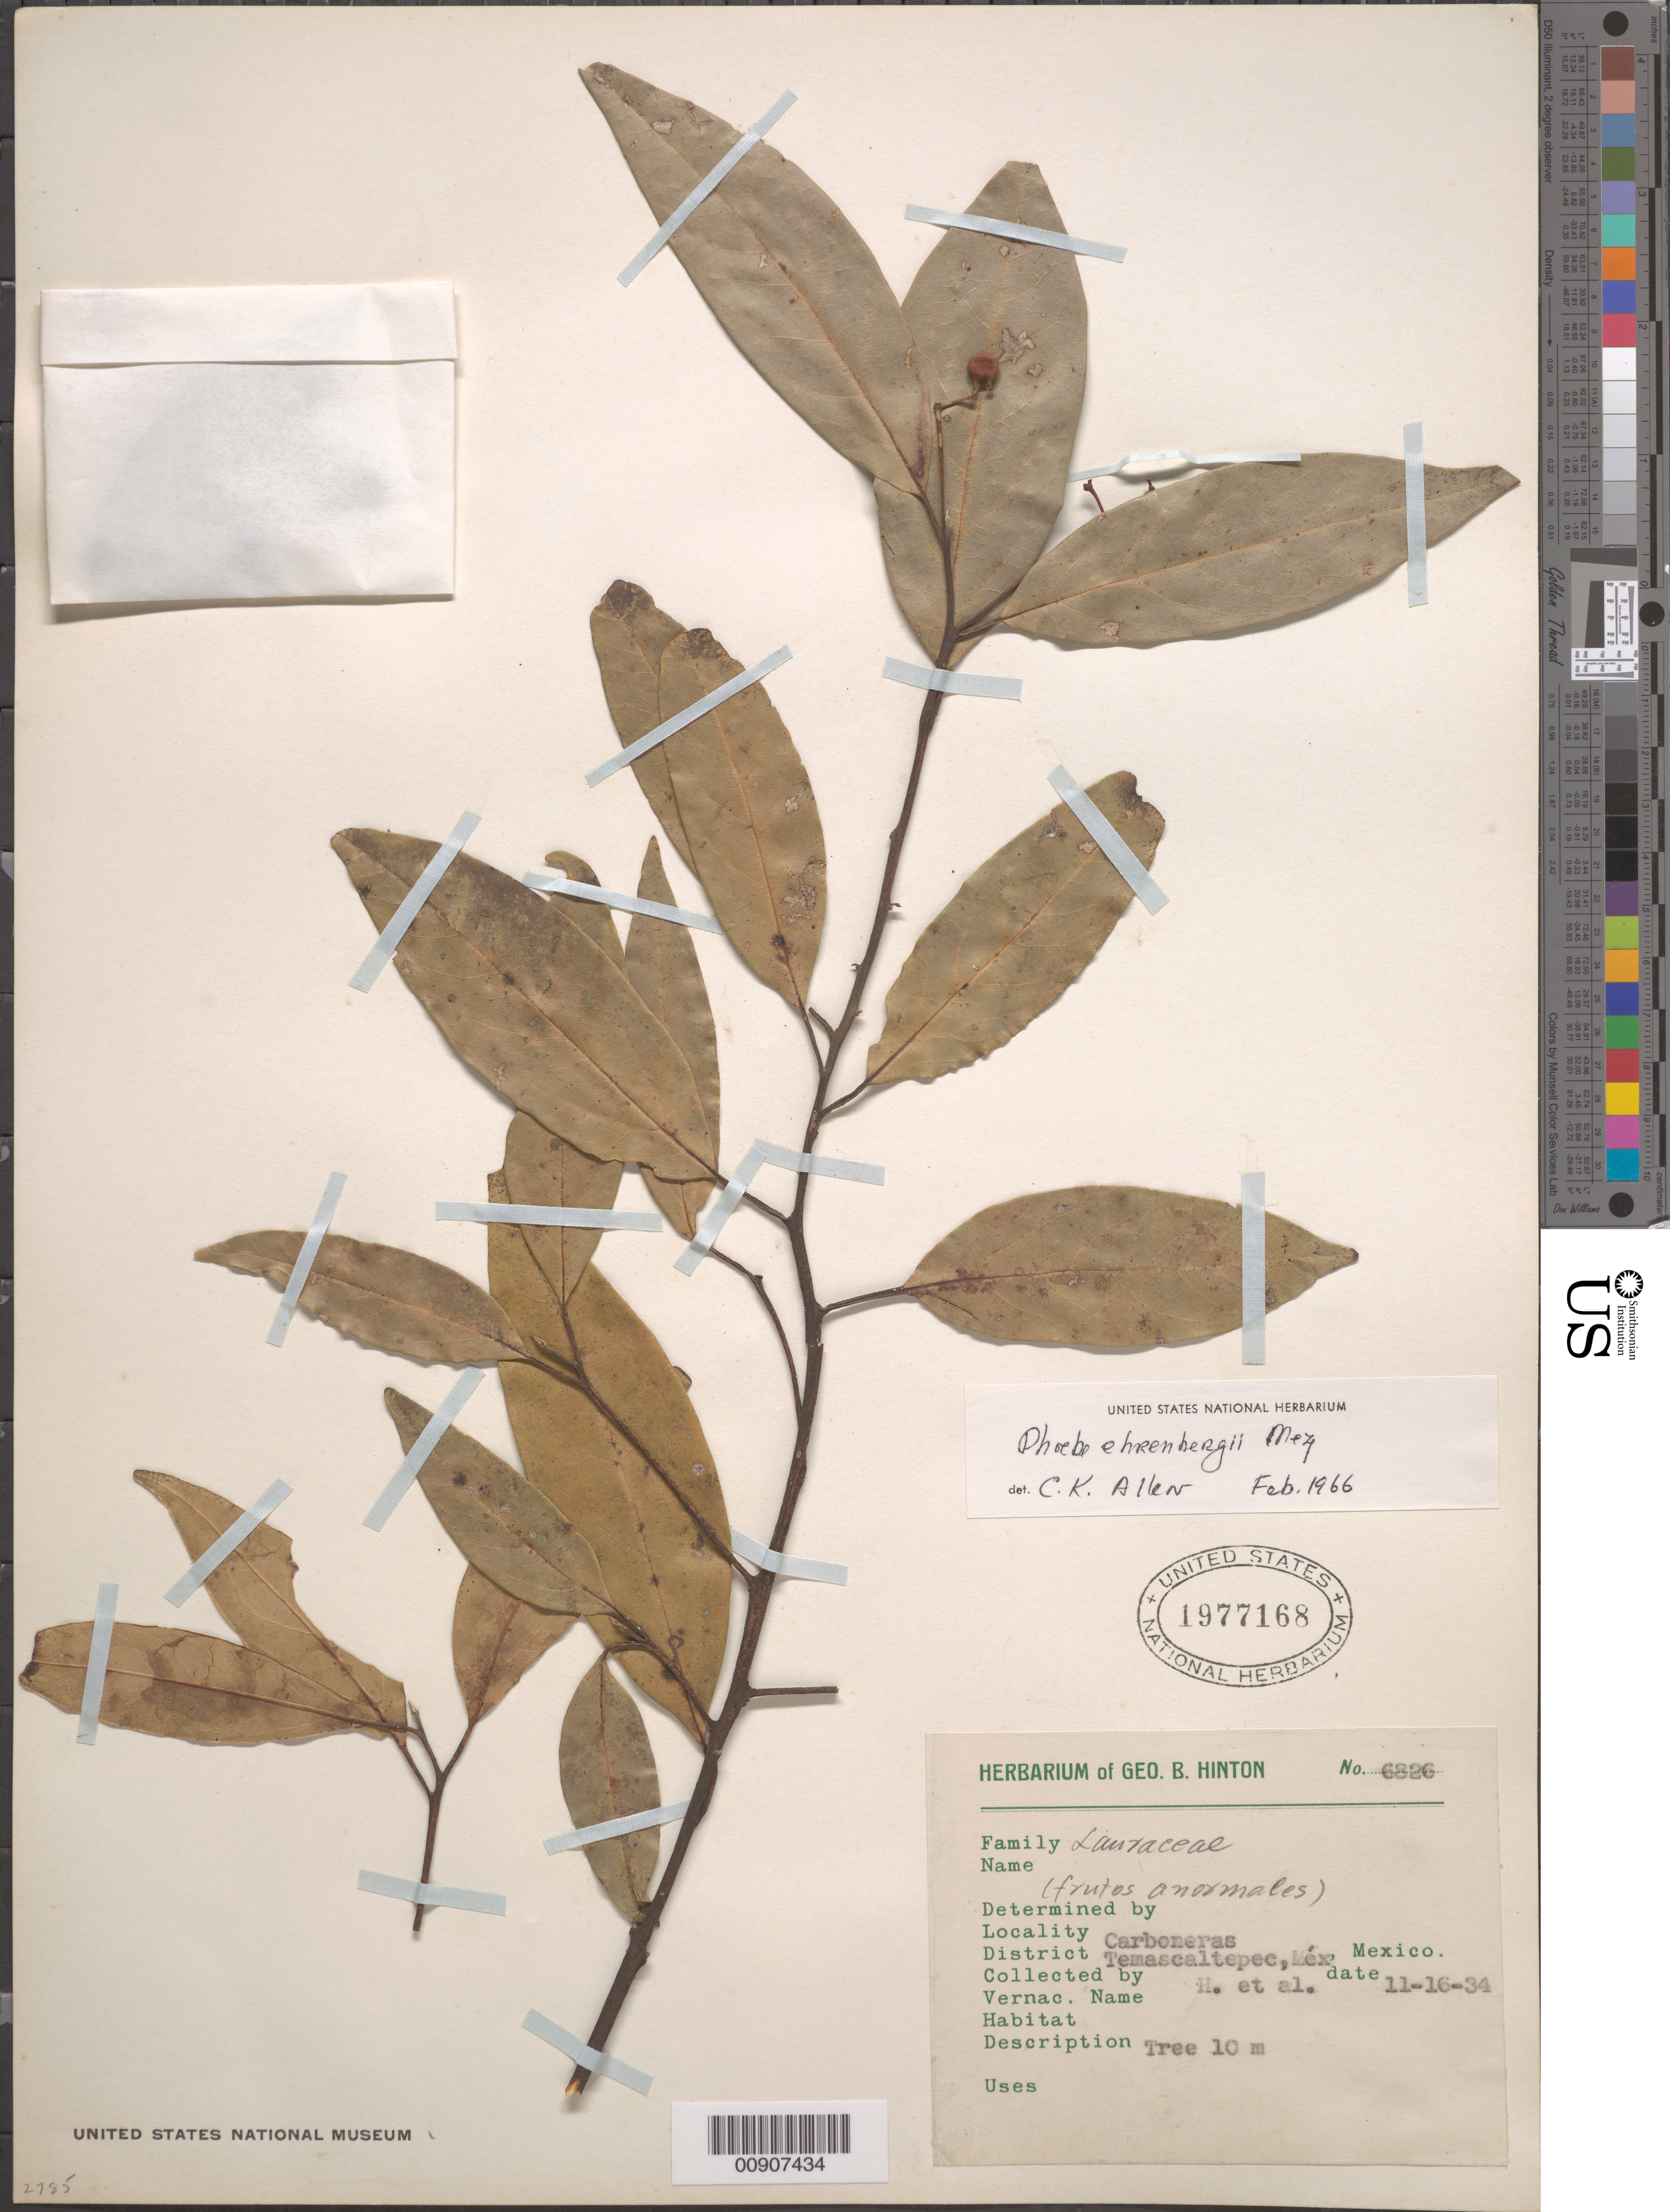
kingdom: Plantae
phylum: Tracheophyta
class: Magnoliopsida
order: Laurales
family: Lauraceae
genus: Phoebe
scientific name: Phoebe ehrenbergii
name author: Mez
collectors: G. B. Hinton & et al.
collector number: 6826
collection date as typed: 16 Nov 1934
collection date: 1934-11-16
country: Mexico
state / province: México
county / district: Temascaltepec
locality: Carboneras, District Temascaltepec, State of Mexico.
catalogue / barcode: US 1977168